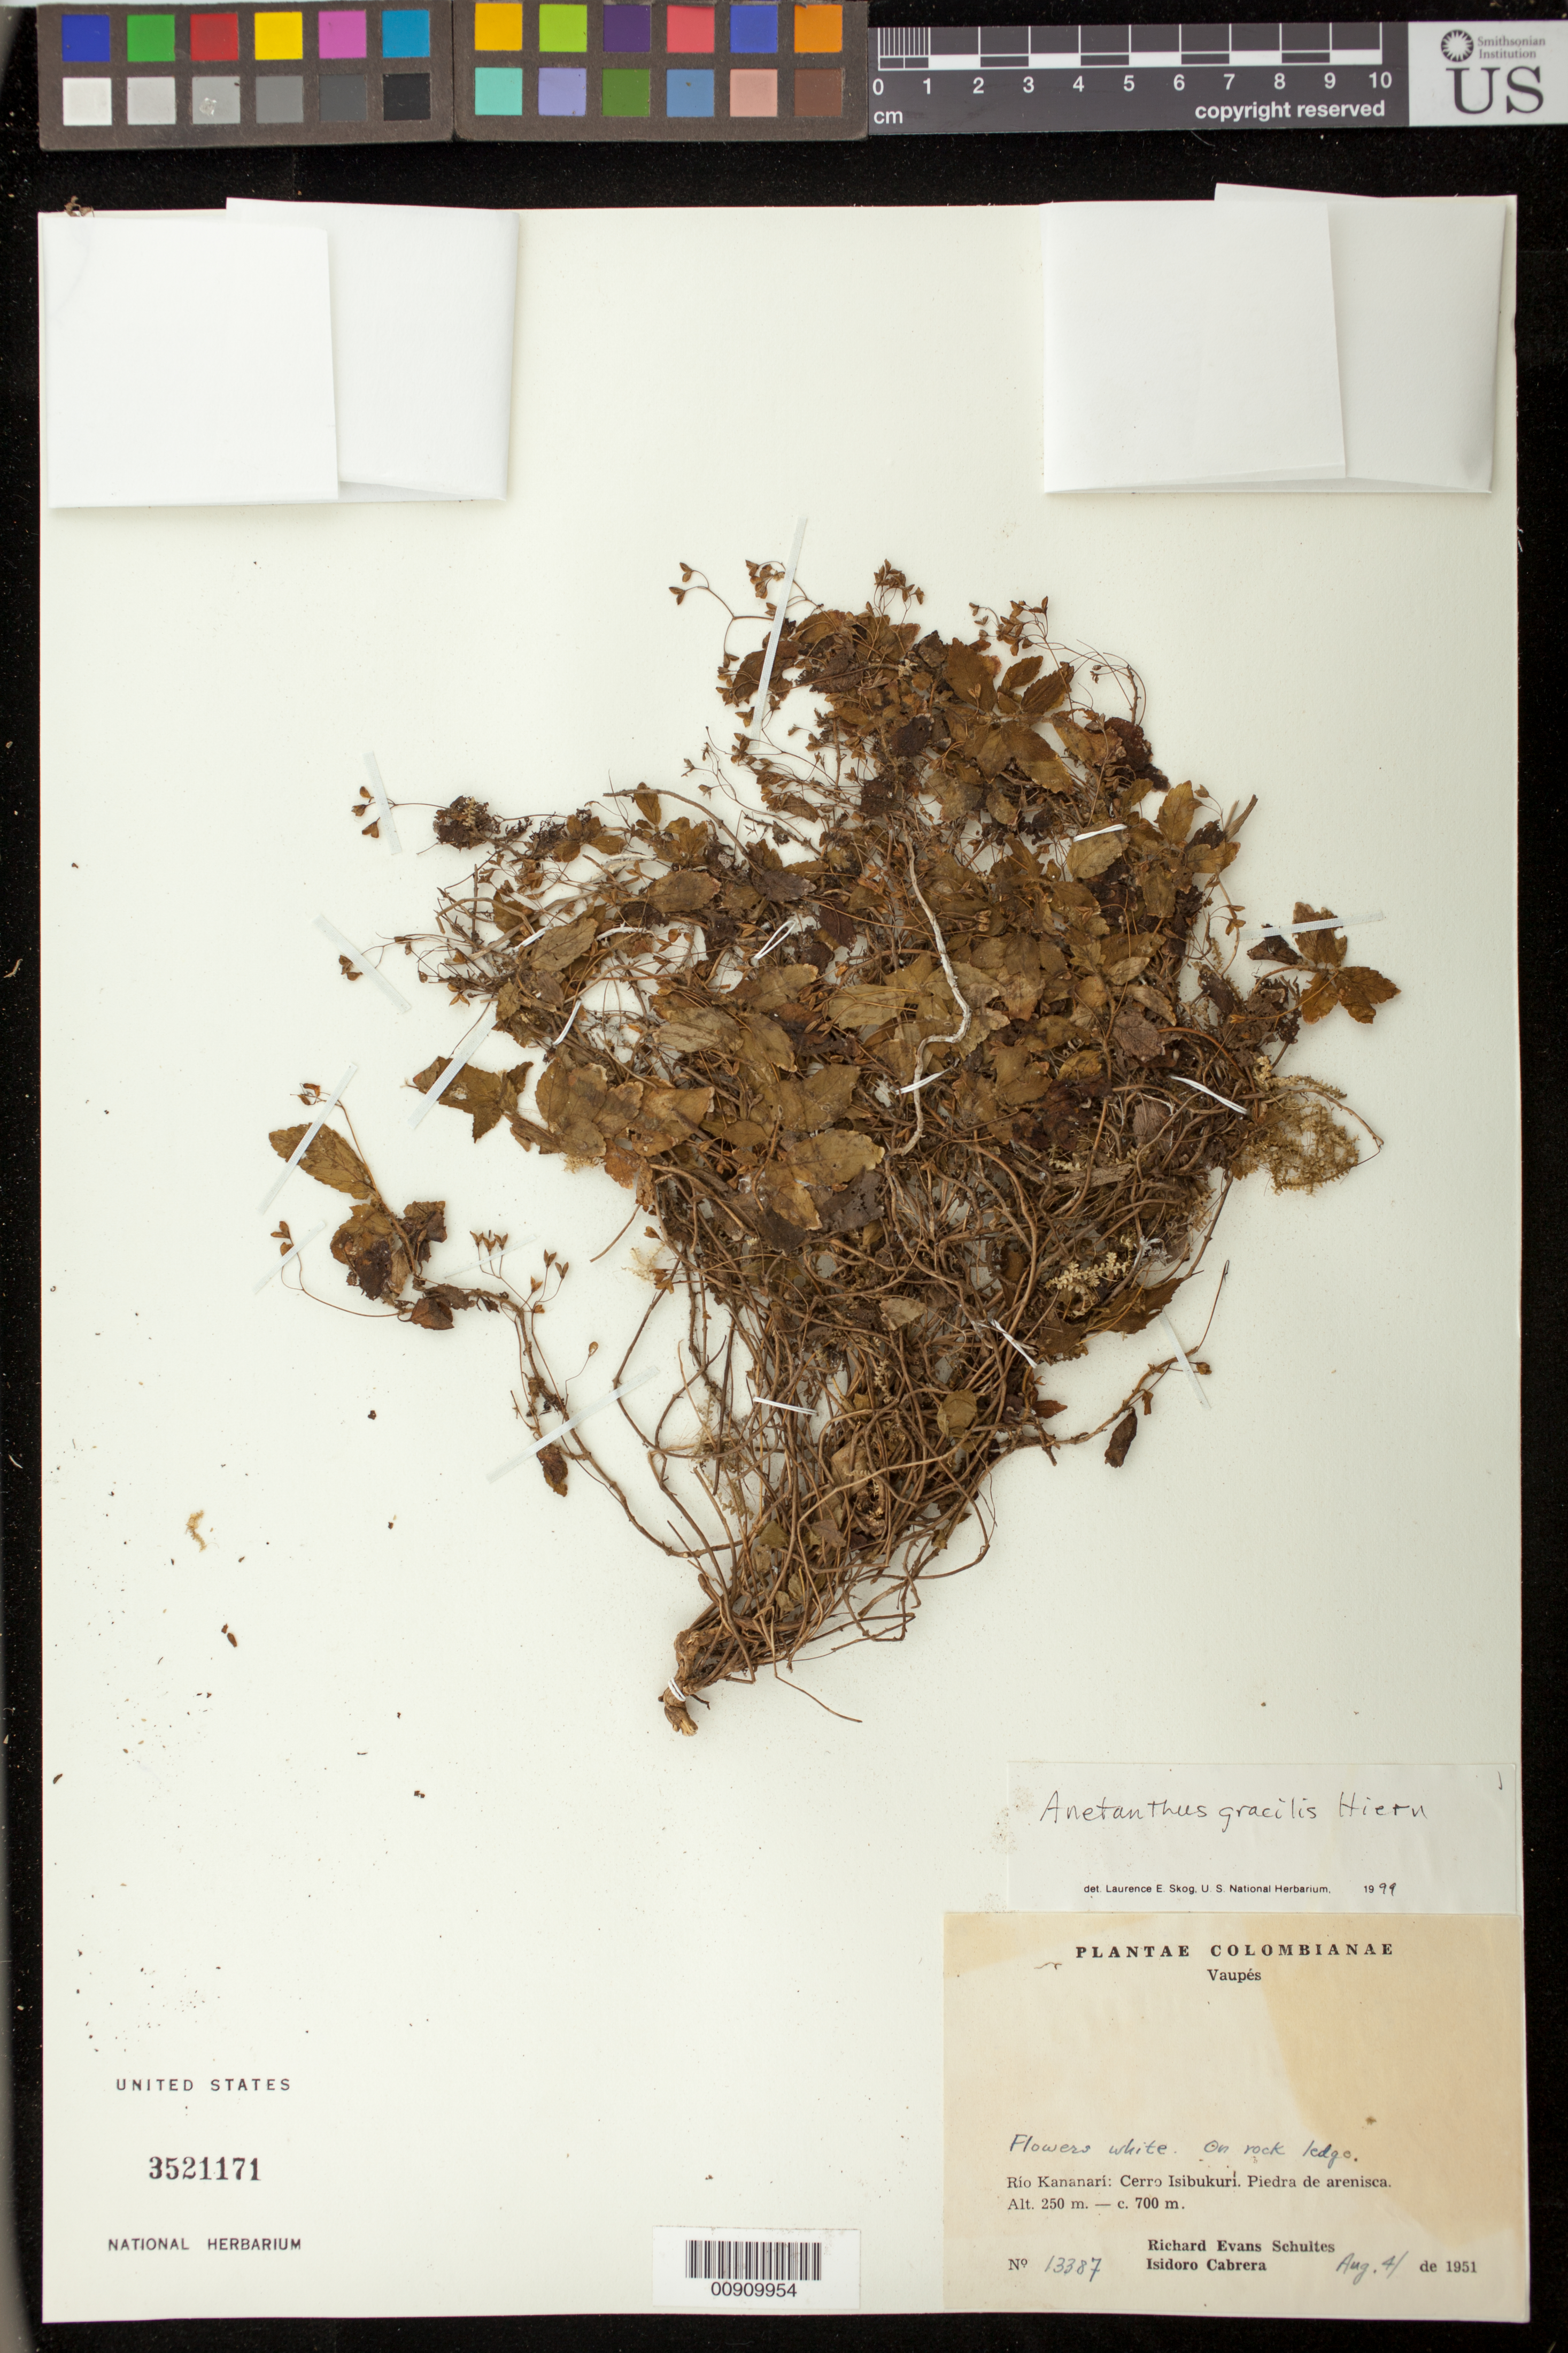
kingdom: Plantae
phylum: Tracheophyta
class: Magnoliopsida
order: Lamiales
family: Gesneriaceae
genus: Anetanthus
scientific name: Anetanthus gracilis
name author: Hiern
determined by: Skog, Laurence E.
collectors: R. E. Schultes & I. Cabrera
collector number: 13387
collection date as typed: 04 Aug 1951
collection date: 1951-08-04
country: Colombia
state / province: Vaupés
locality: Río Kananarí: Cerro Isibukuri. Piedra de arenisca.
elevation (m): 250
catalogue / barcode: US 3521171